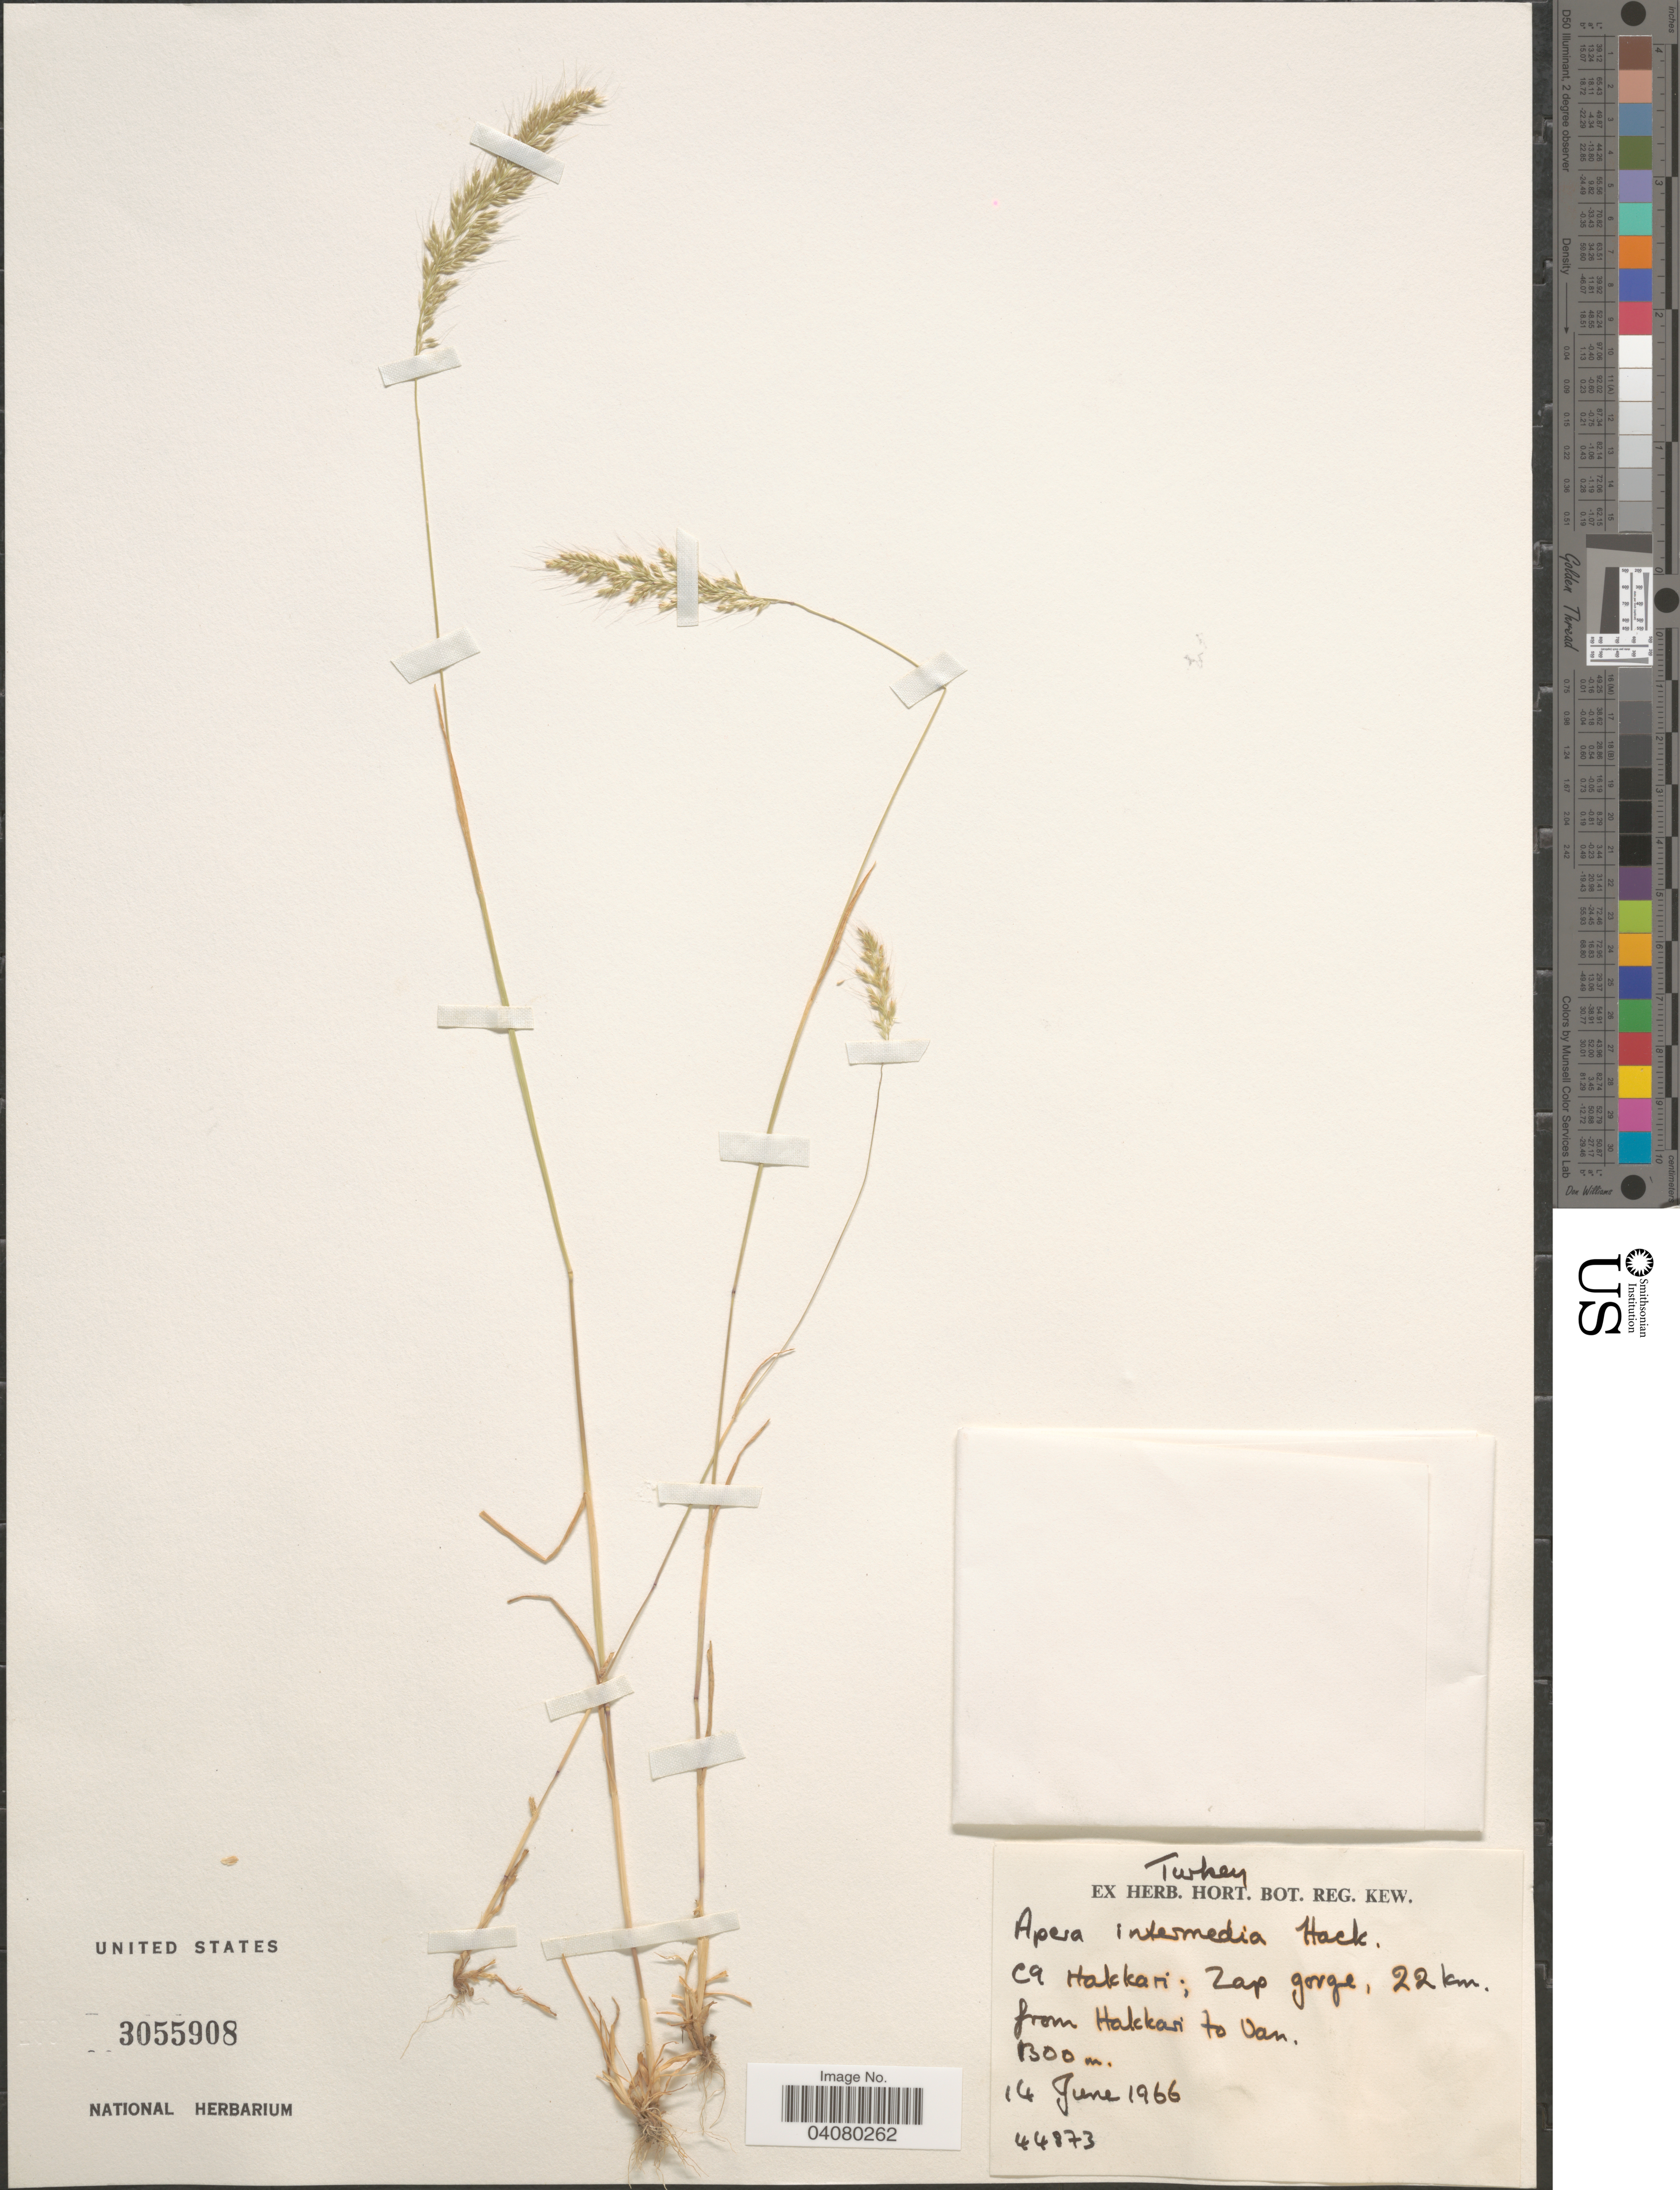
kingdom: Plantae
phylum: Tracheophyta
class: Liliopsida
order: Poales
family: Poaceae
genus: Apera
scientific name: Apera intermedia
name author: Hack.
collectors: Ex herb. Hort. Bot. Reg. Kew.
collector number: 44873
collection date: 1966-06-14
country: Turkey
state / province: Hakkari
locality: C9. Zap gorge, 22 km from Hakkari to Van.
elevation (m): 1300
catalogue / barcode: US 3055908